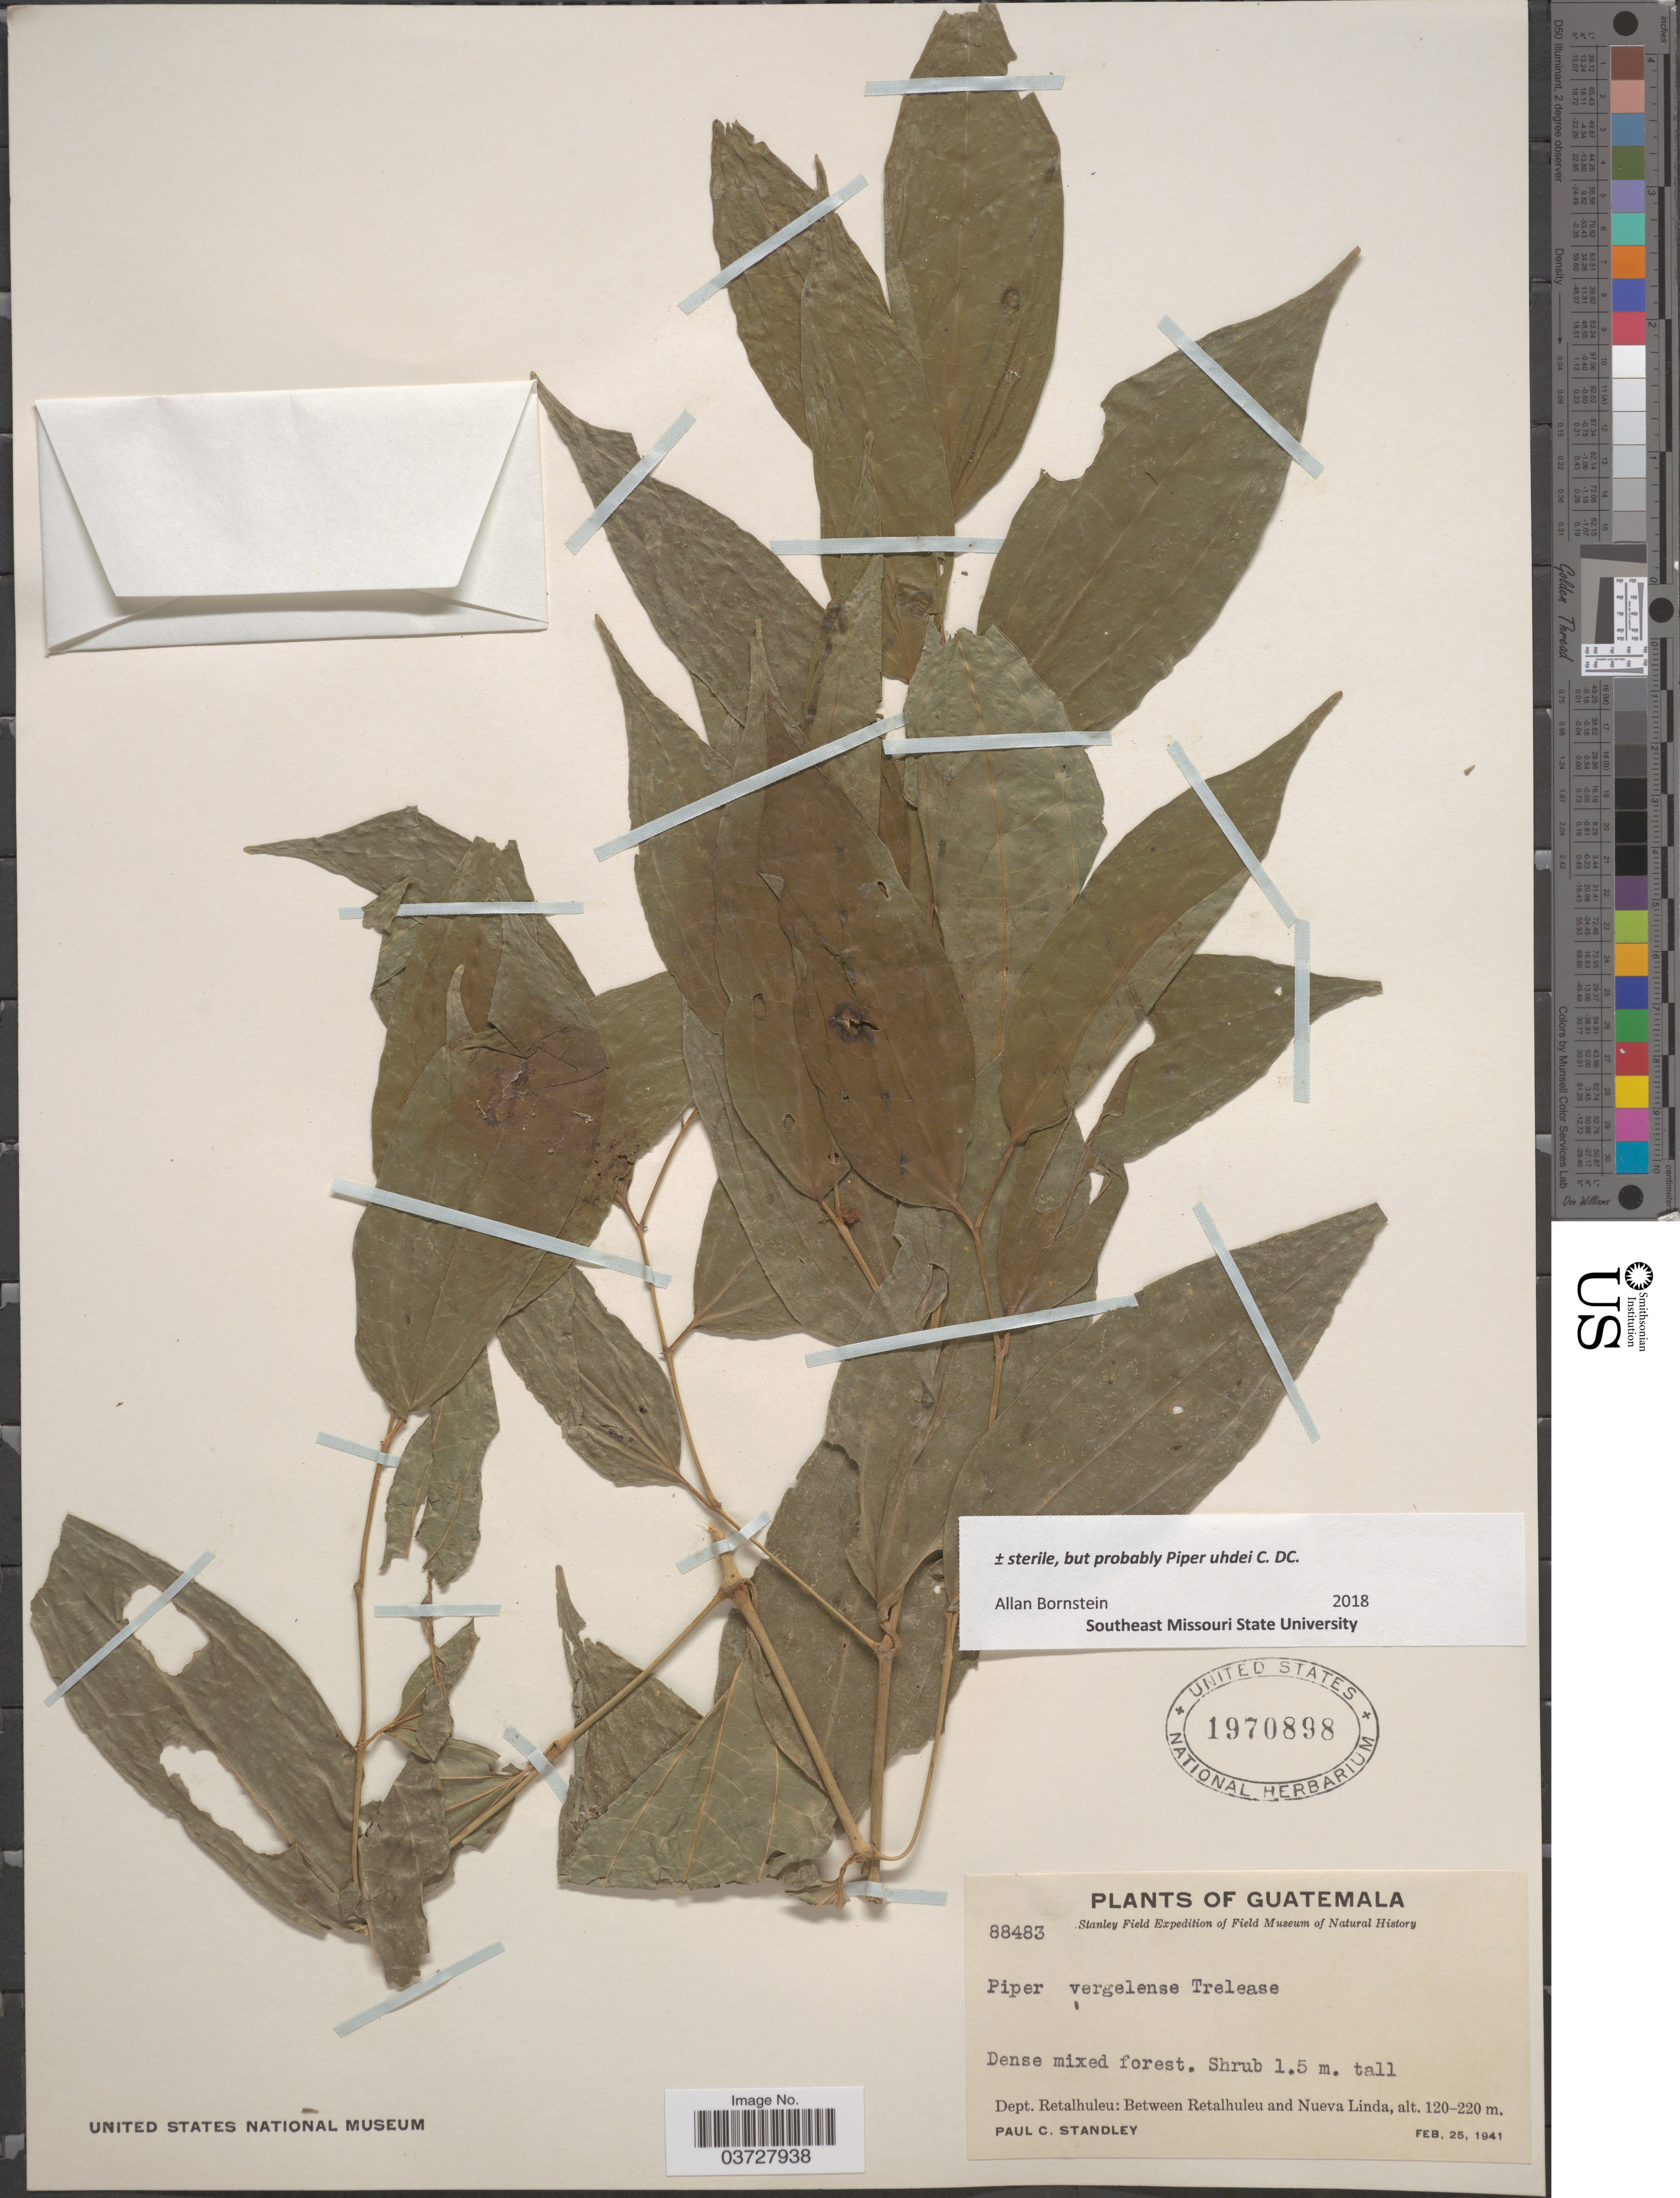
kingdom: Plantae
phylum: Tracheophyta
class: Magnoliopsida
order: Piperales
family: Piperaceae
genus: Piper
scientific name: Piper uhdei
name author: C. DC.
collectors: P. C. Standley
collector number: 88483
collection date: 1941-02-25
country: Guatemala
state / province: Retalhuleu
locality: Dept. Retalhuleu: Between Retalhuleu and Nueva Linda.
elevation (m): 120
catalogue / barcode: US 1970898